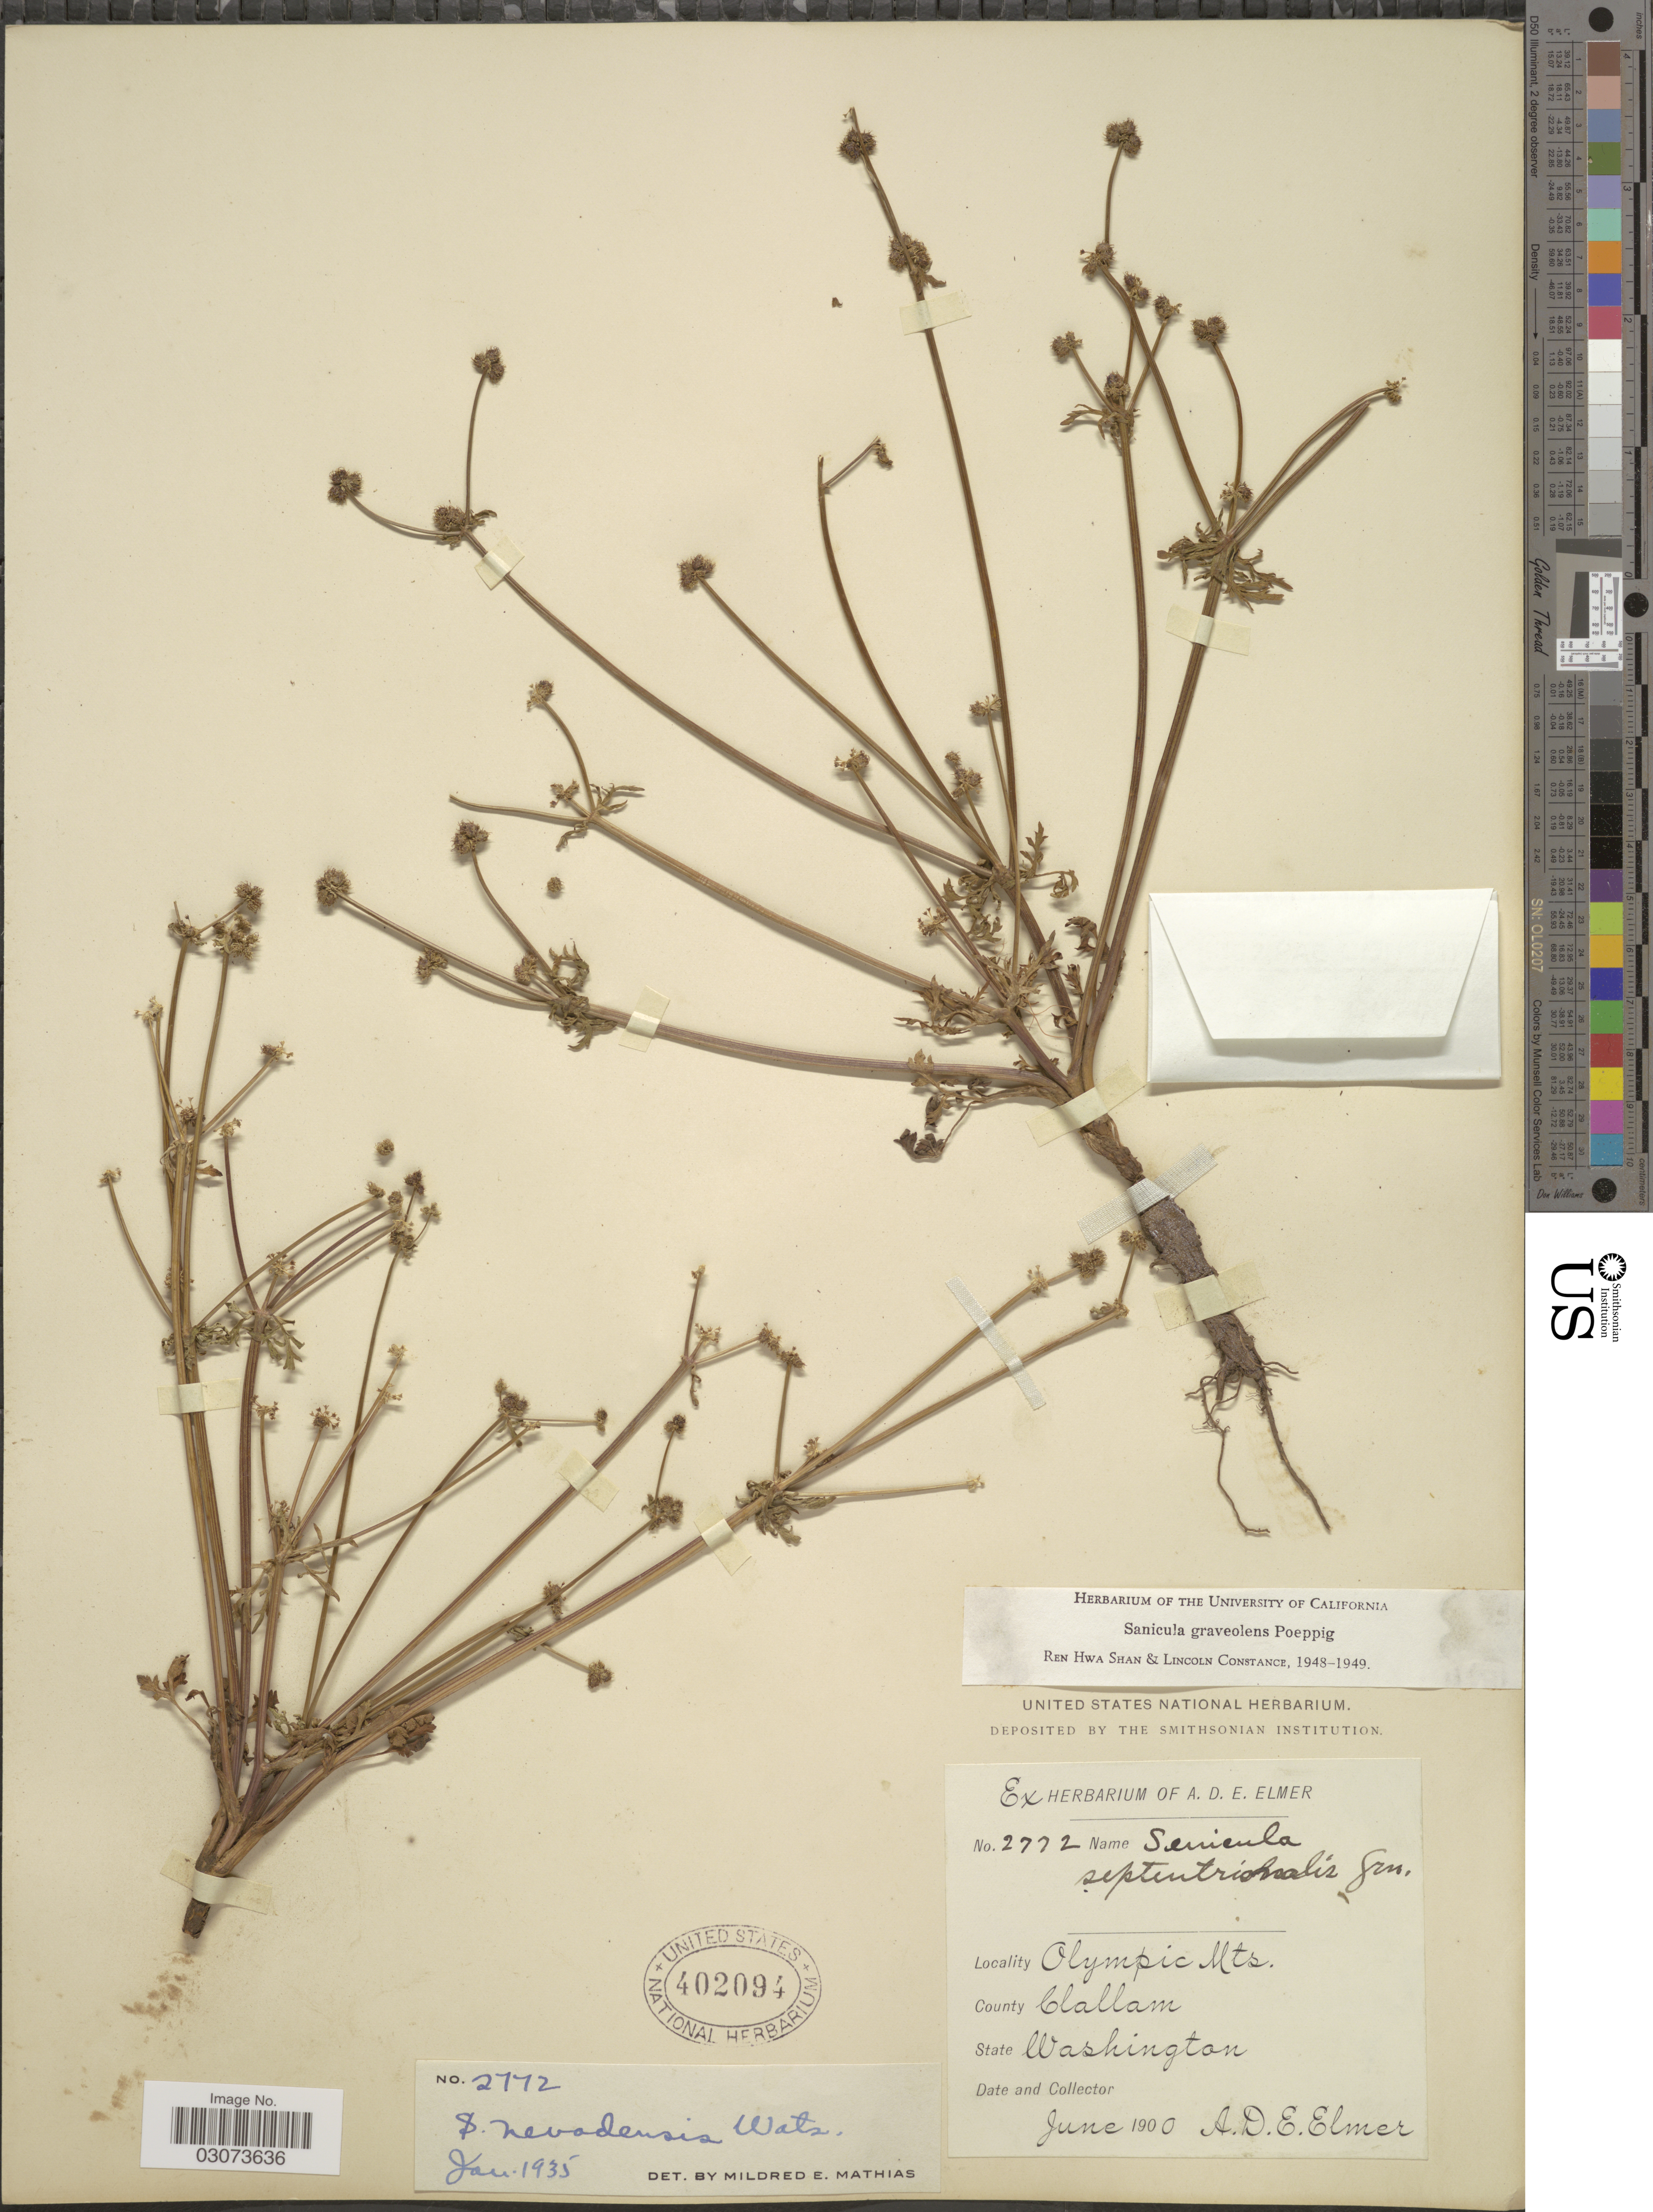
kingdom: Plantae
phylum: Tracheophyta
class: Magnoliopsida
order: Apiales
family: Apiaceae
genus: Sanicula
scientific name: Sanicula graveolens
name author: Poepp. ex DC.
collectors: A. D. E. Elmer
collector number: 2772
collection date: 1900-06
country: United States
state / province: Washington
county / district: Clallam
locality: Olympic Mts. County Clallam.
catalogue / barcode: US 402094